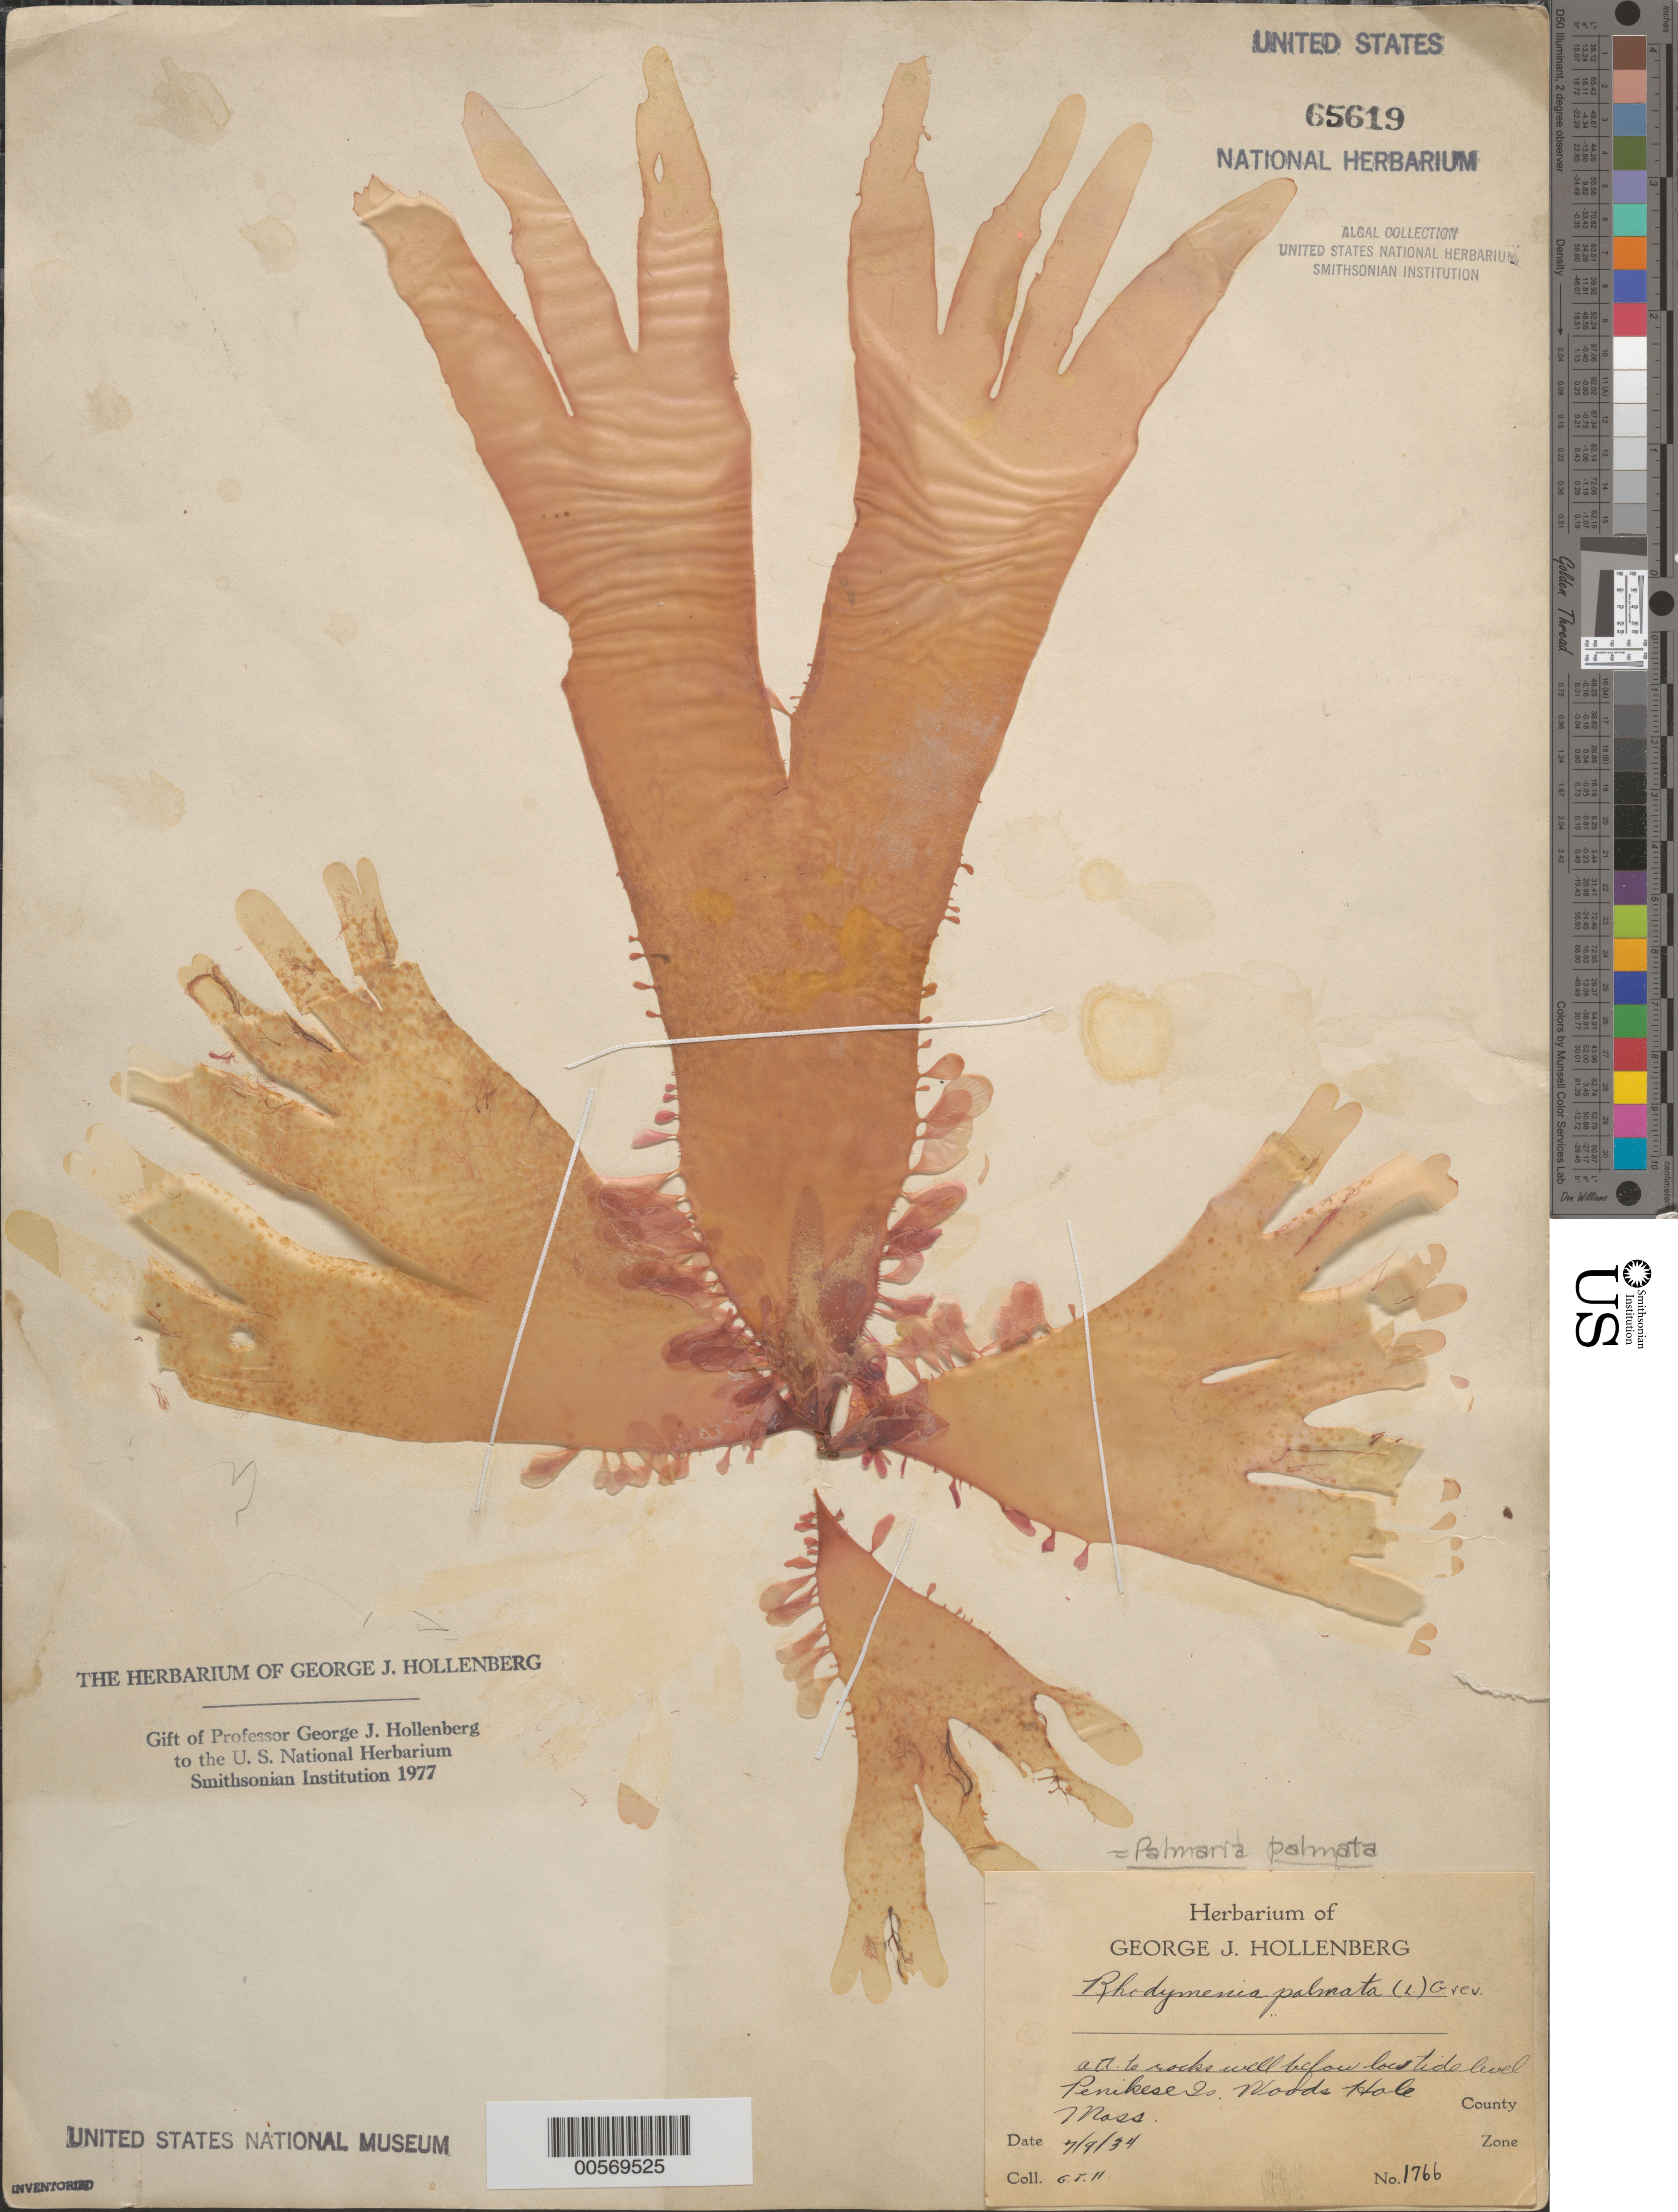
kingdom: Plantae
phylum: Rhodophyta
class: Florideophyceae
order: Palmariales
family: Palmariaceae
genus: Palmaria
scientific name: Palmaria palmata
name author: (L.) F. Weber & D. Mohr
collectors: G. Hollenberg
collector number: GJH 1766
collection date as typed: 09 Jul 1934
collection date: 1934-07-09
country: United States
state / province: Massachusetts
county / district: Dukes County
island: Penikese Island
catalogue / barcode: US 65619